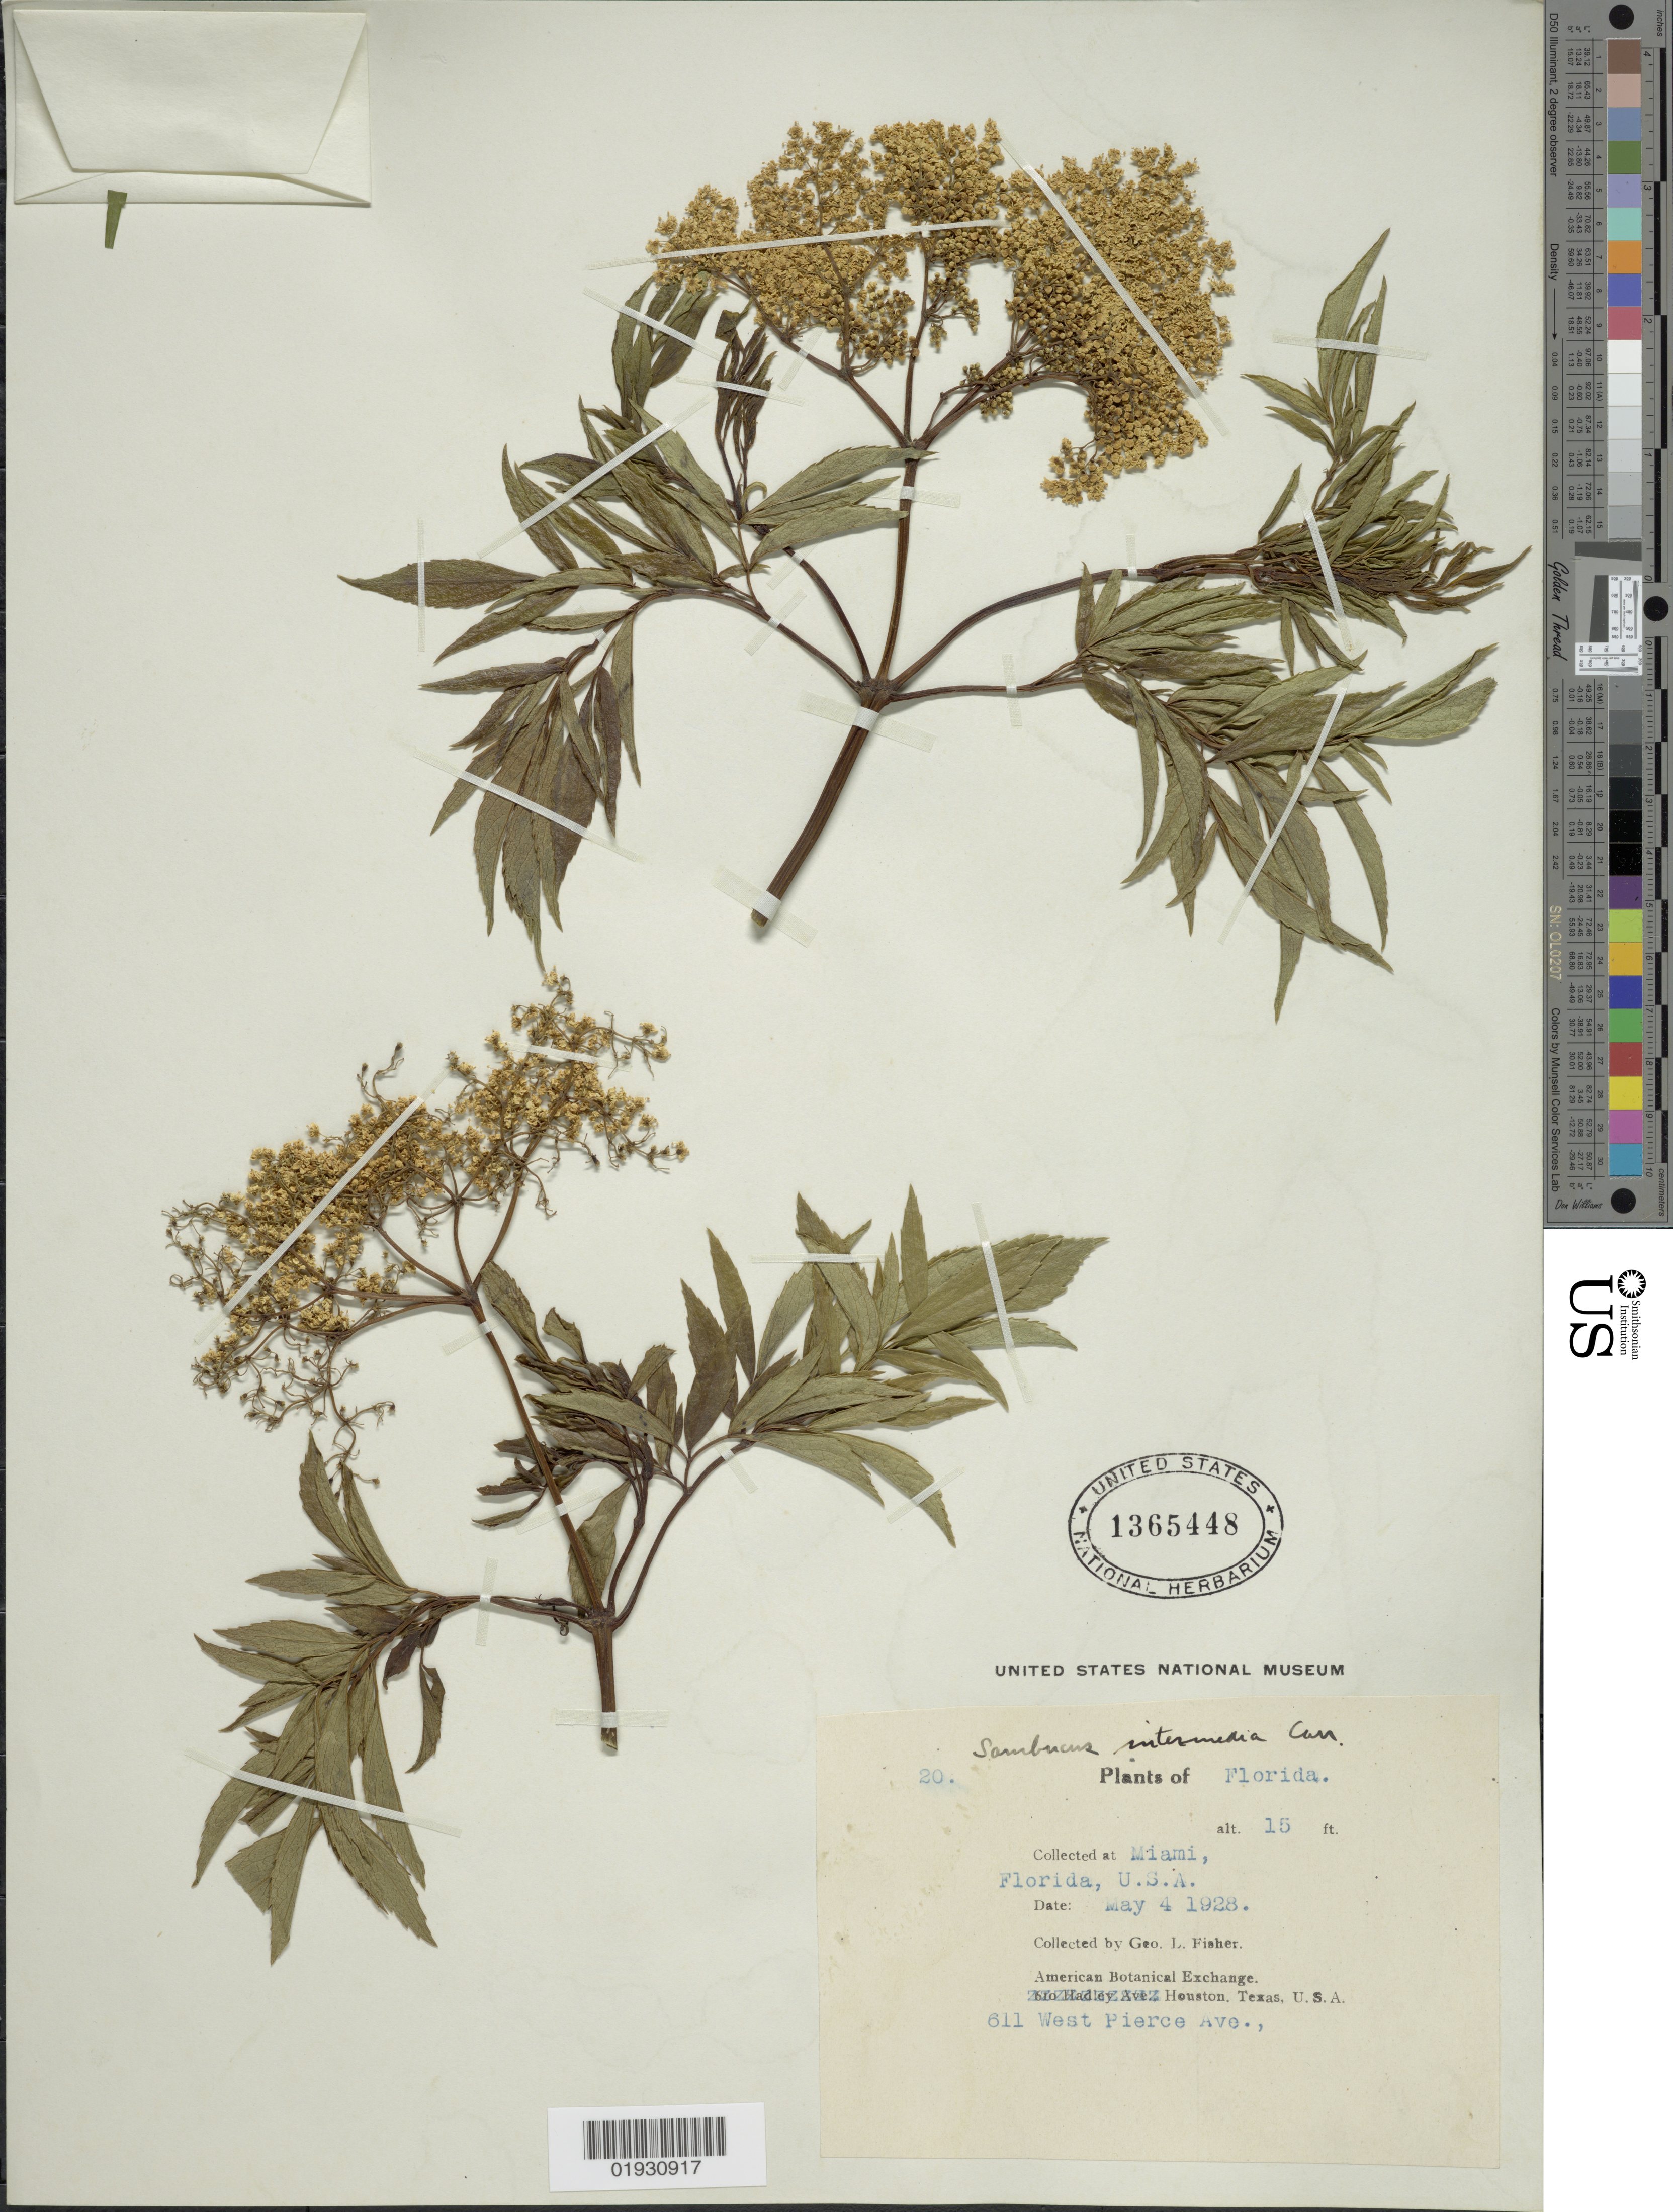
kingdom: Plantae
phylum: Tracheophyta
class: Magnoliopsida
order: Dipsacales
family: Viburnaceae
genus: Sambucus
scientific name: Sambucus intermedia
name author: Carrière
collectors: G. L. Fisher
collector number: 20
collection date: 1928-05-04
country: United States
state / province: Florida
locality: Miami.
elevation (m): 5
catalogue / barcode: US 1365448